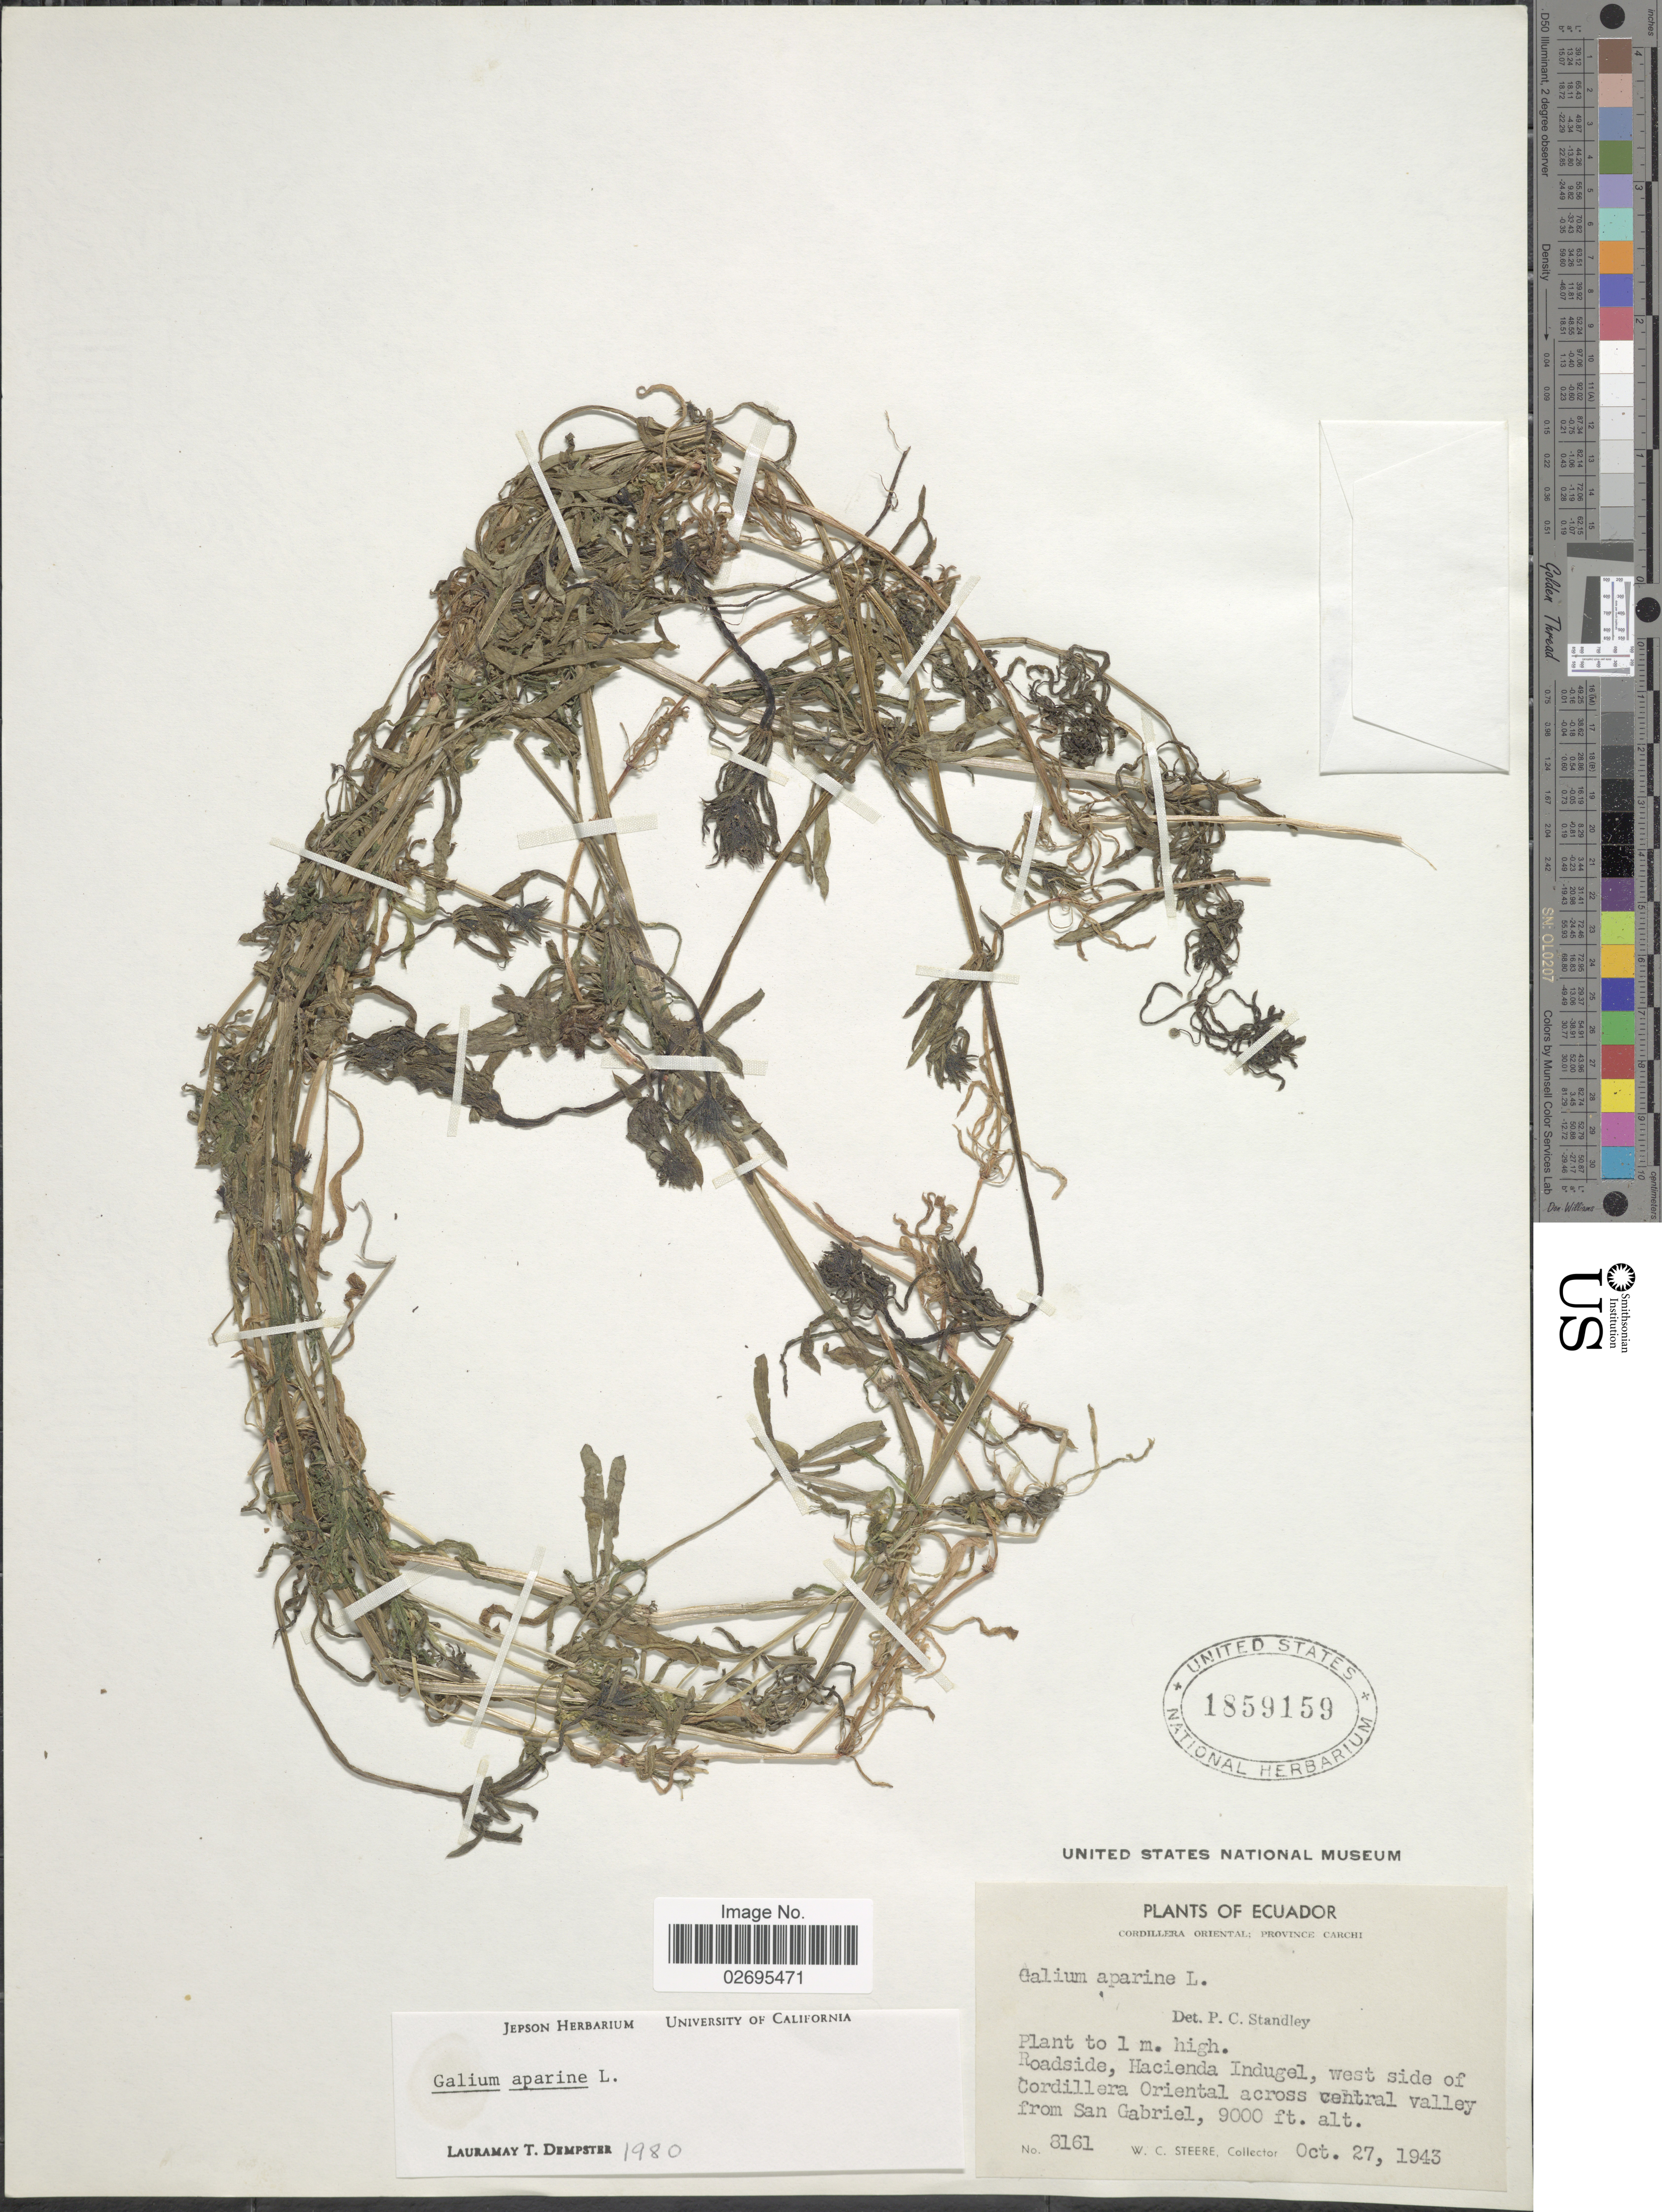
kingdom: Plantae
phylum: Tracheophyta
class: Magnoliopsida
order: Gentianales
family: Rubiaceae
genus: Galium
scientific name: Galium aparine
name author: L.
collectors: W. C. Steere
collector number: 8161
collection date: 1943-10-27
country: Ecuador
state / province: Carchi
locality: Cordillera Oriental, Roadside, Hacienda Indugel, west side of Cordillera Oriental across central valley from San Gabriel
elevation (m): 2743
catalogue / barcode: US 1859159